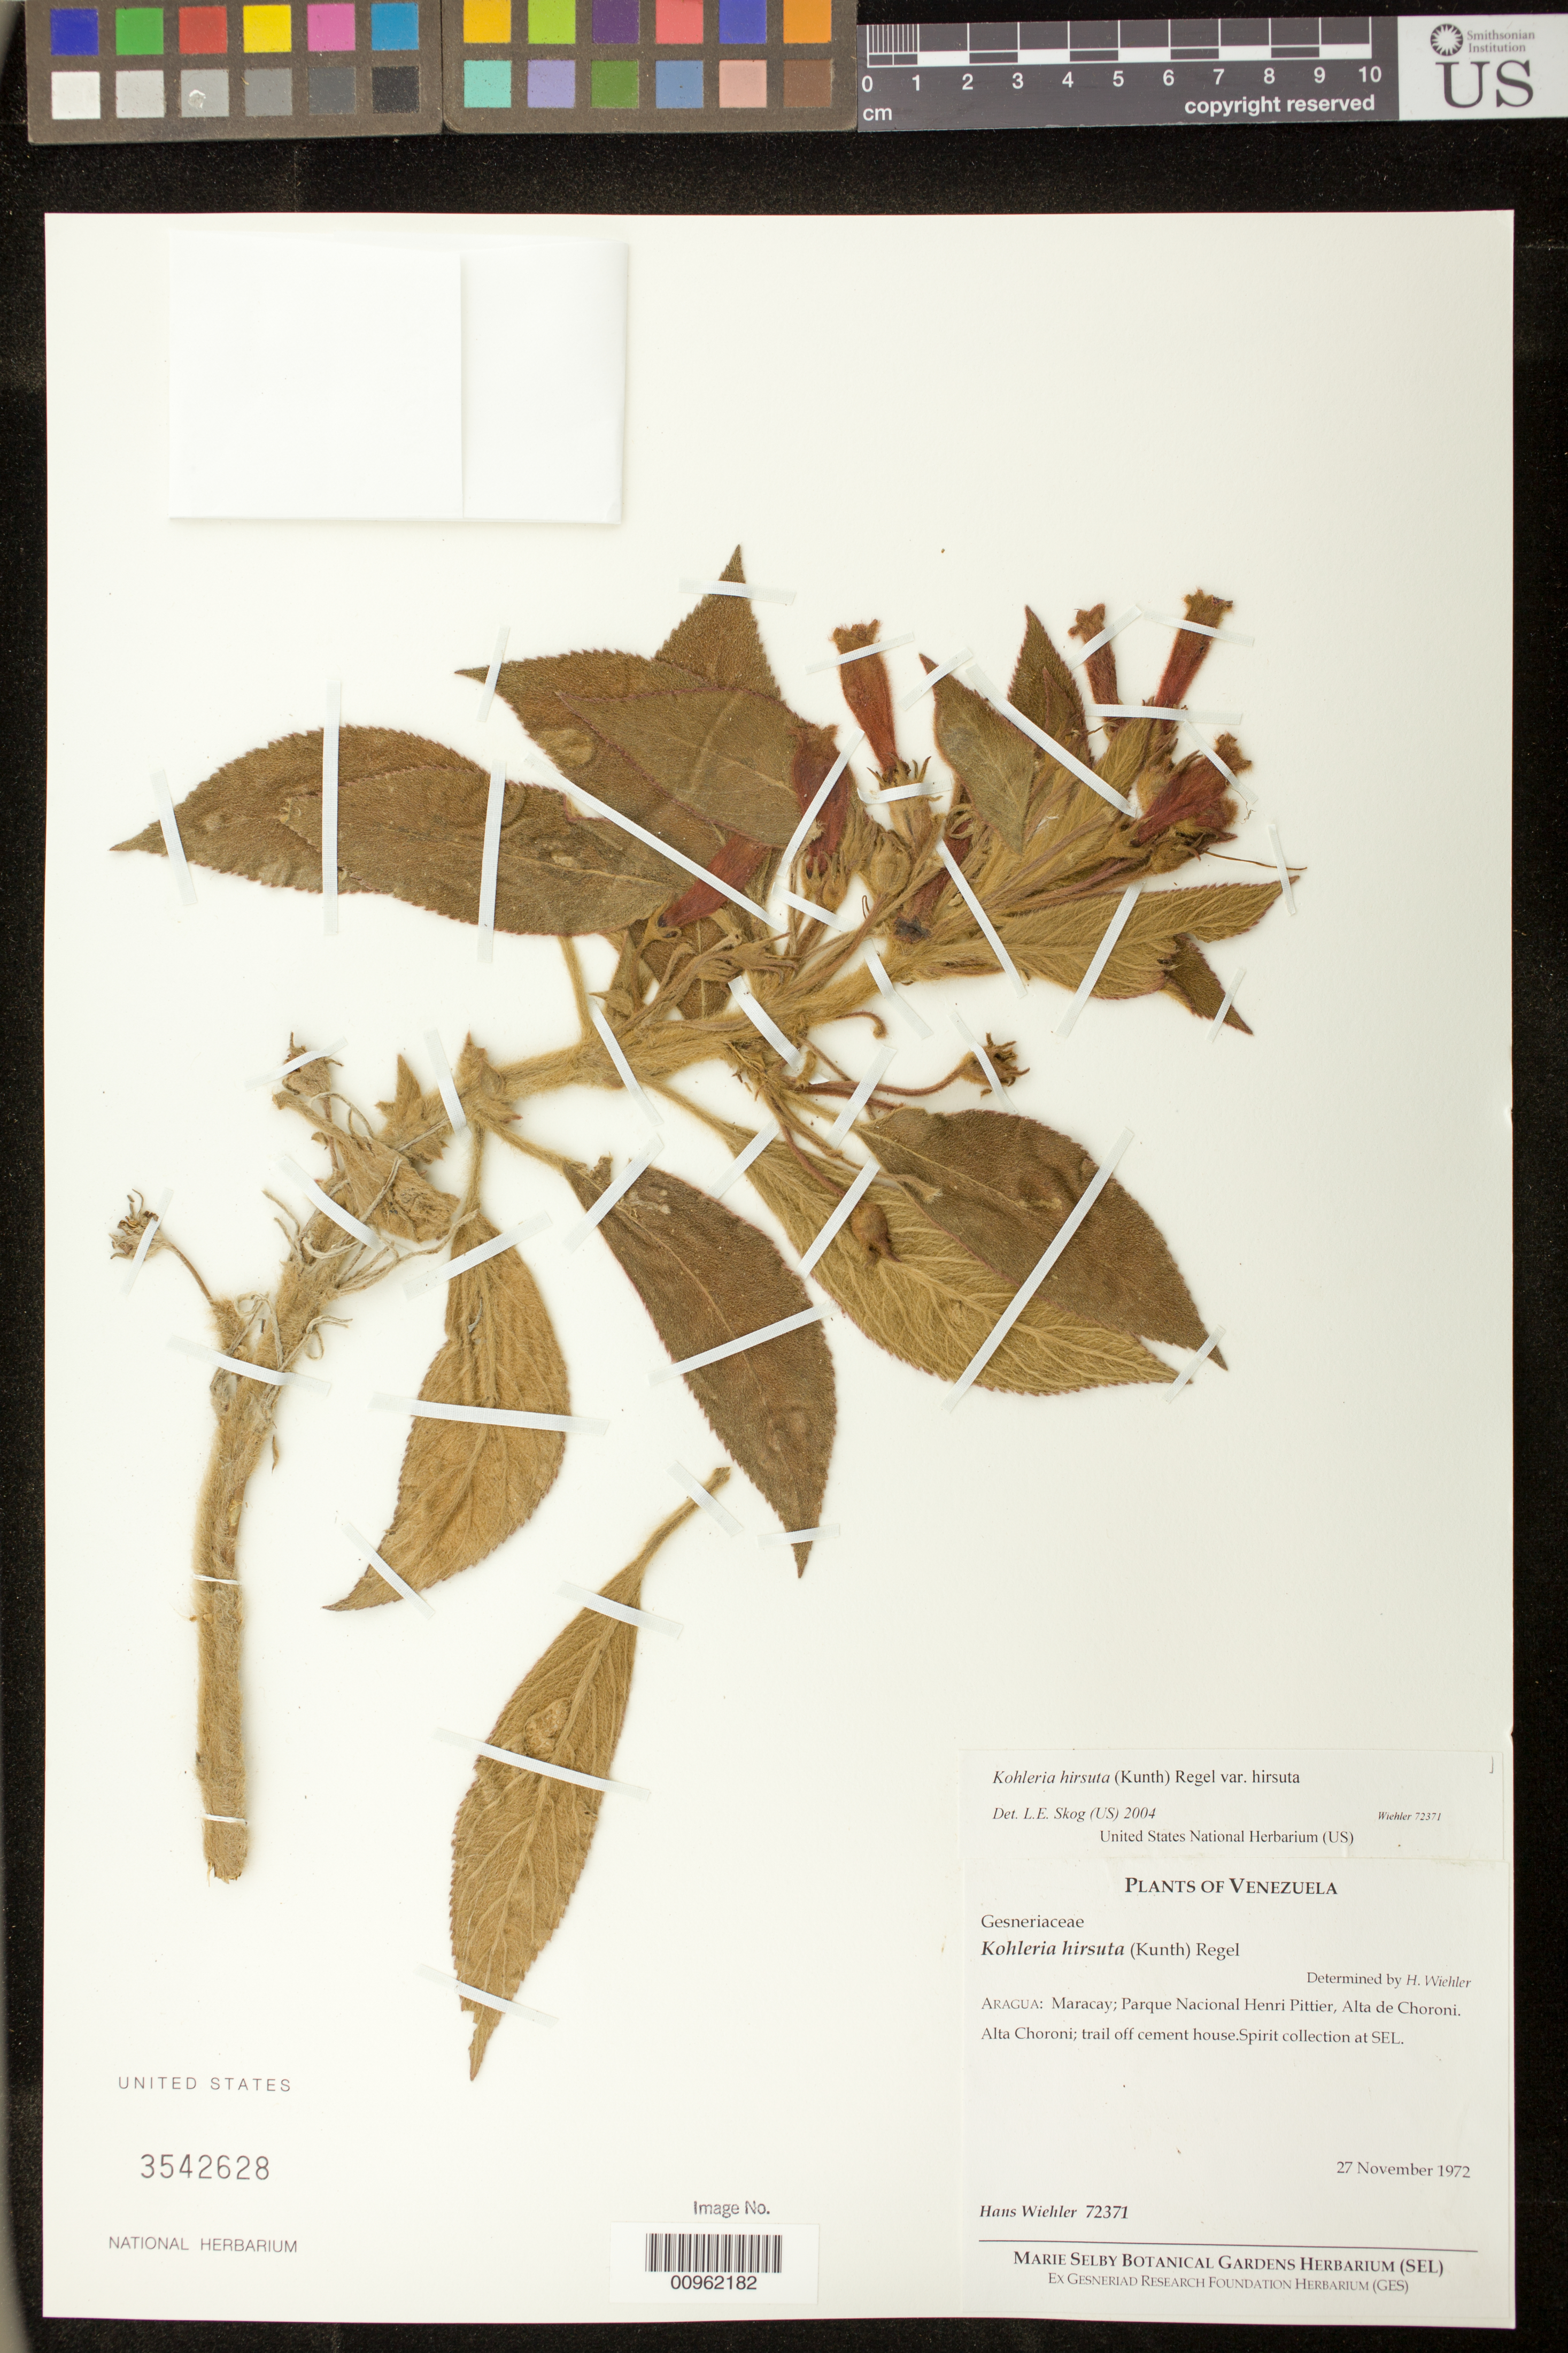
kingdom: Plantae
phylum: Tracheophyta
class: Magnoliopsida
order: Lamiales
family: Gesneriaceae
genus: Kohleria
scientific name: Kohleria hirsuta var. hirsuta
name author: (Kunth) Regel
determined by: Skog, Laurence E.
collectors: H. J. Wiehler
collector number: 72371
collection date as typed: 27 Nov 1972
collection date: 1972-11-27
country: Venezuela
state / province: Aragua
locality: Aragua: Maracay; Parque Nacional Henri Pittier, Alta de Choroni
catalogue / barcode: US 3542628